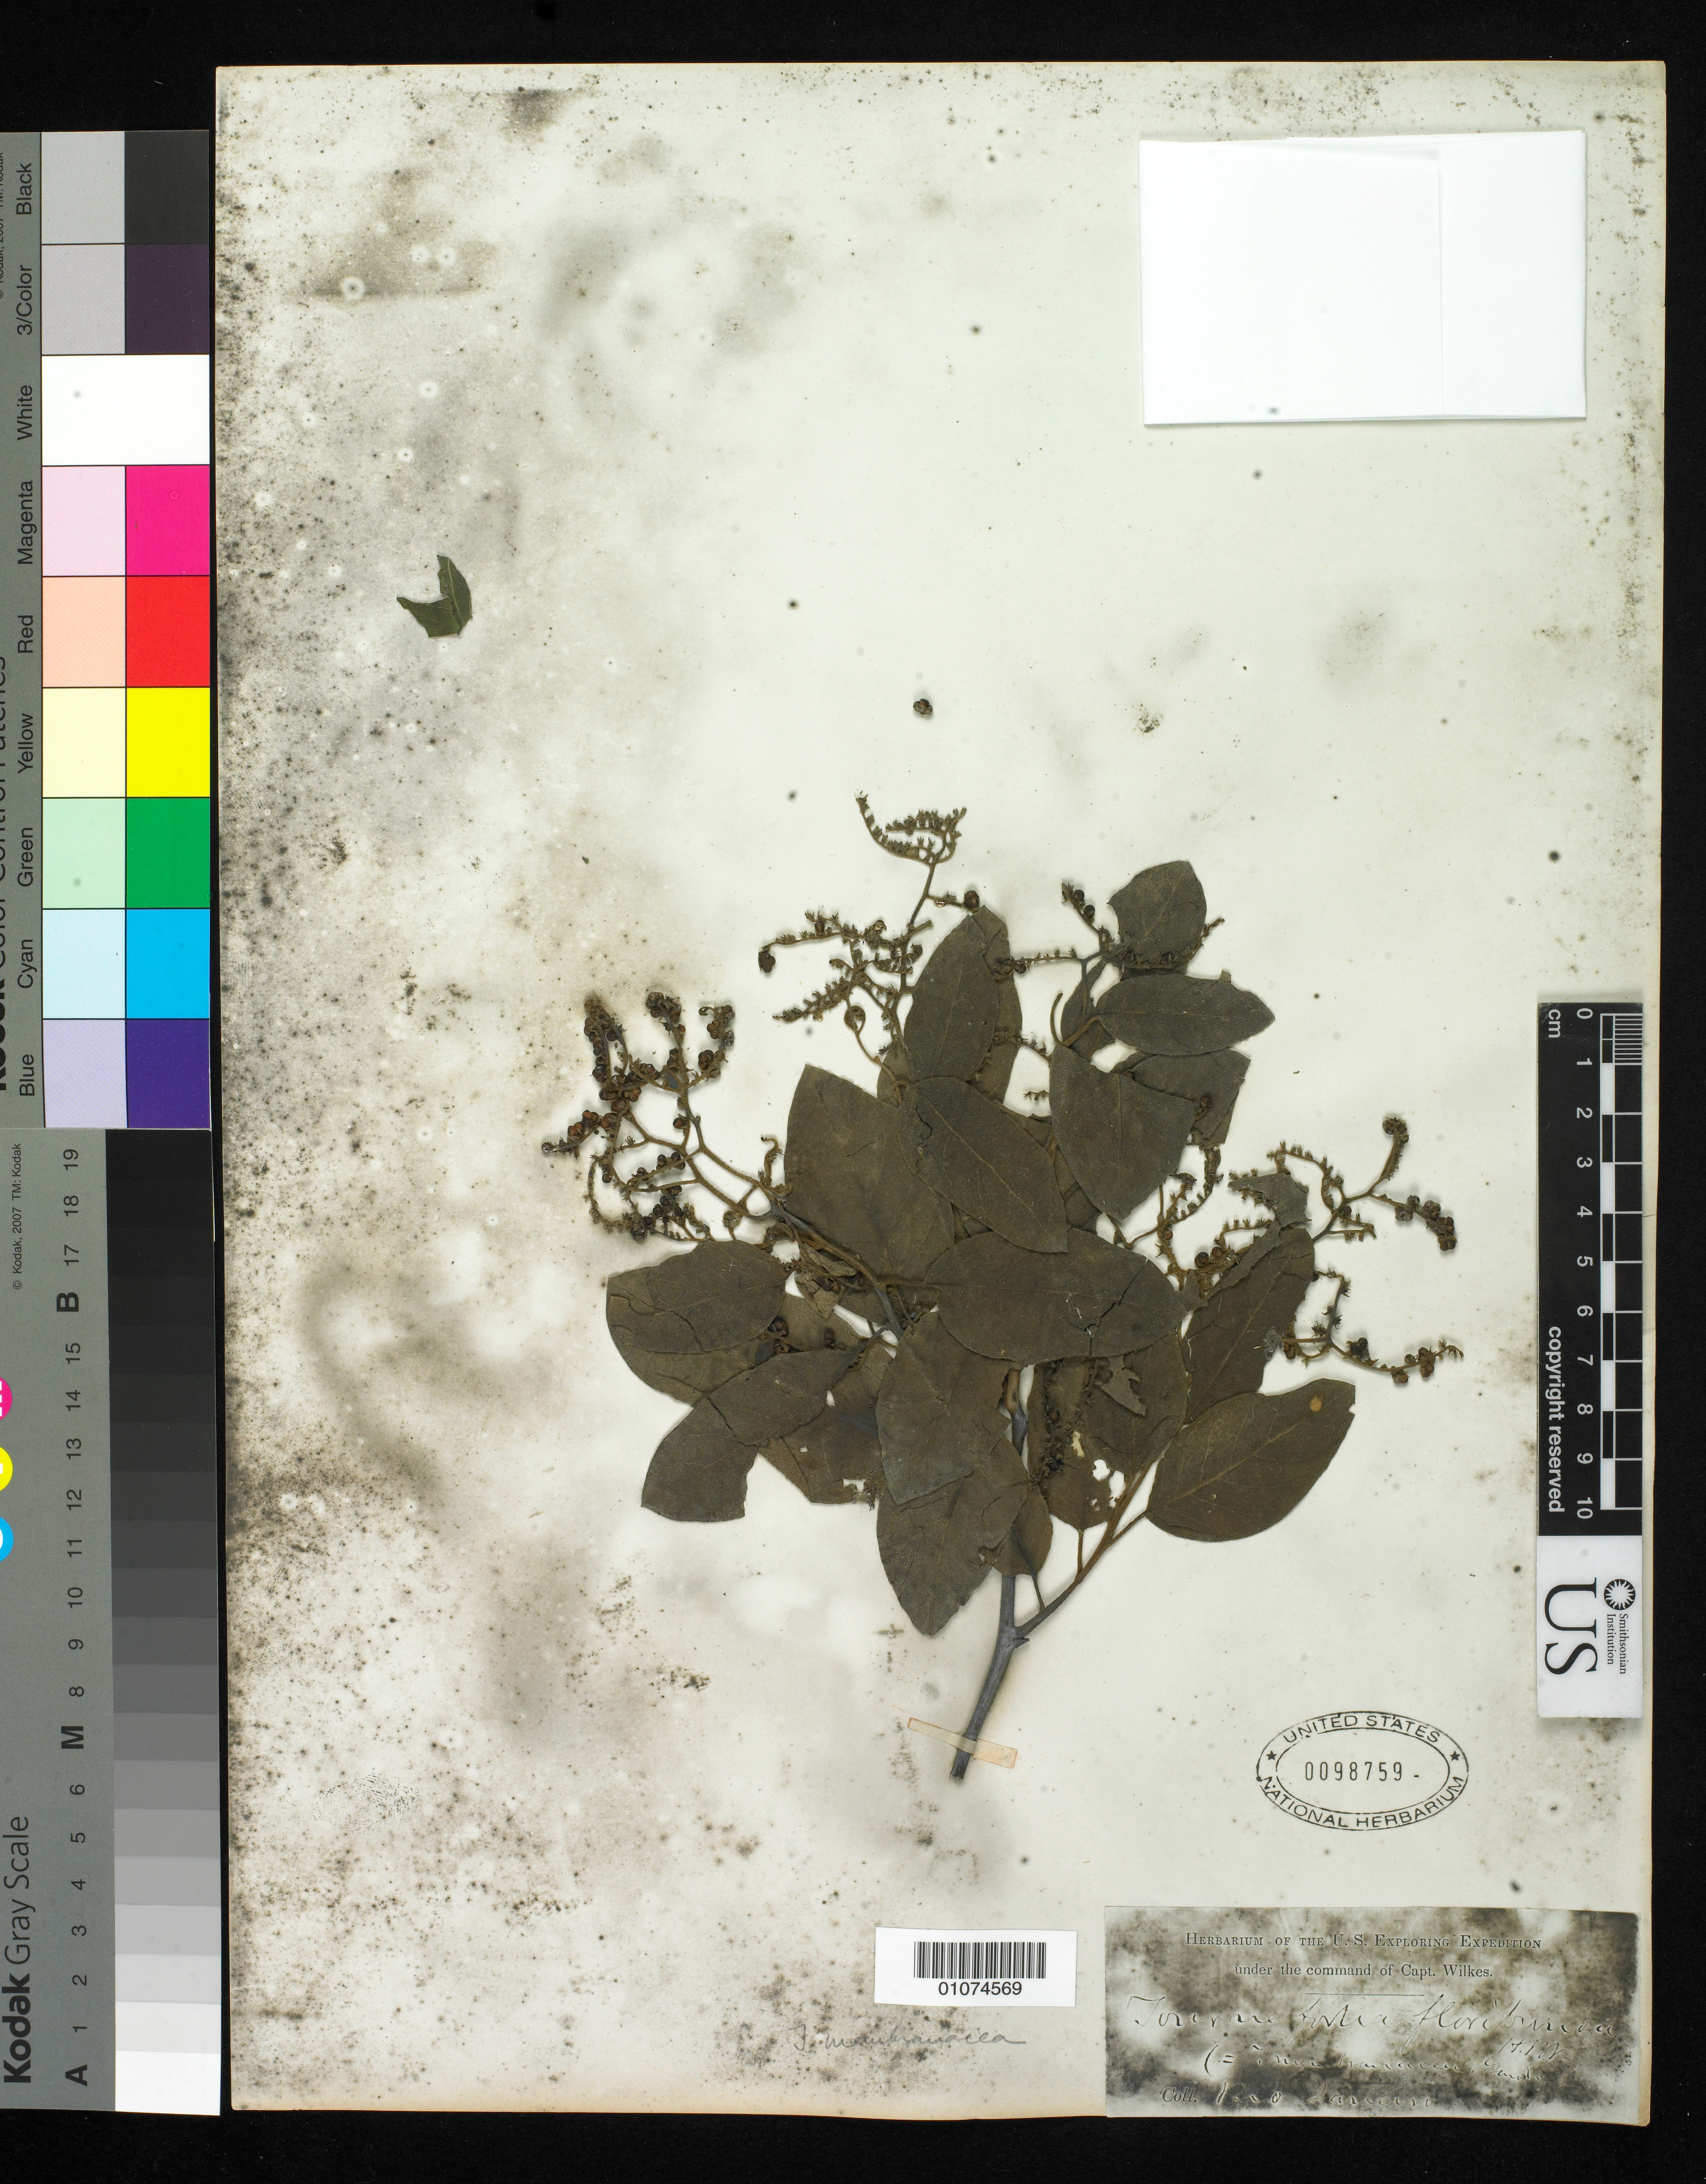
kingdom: Plantae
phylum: Tracheophyta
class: Magnoliopsida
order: Boraginales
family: Heliotropiaceae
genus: Tournefortia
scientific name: Tournefortia membranacea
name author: A. DC.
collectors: Wilkes Explor. Exped.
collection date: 1838/1842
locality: Non-andean South America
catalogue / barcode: US 98759